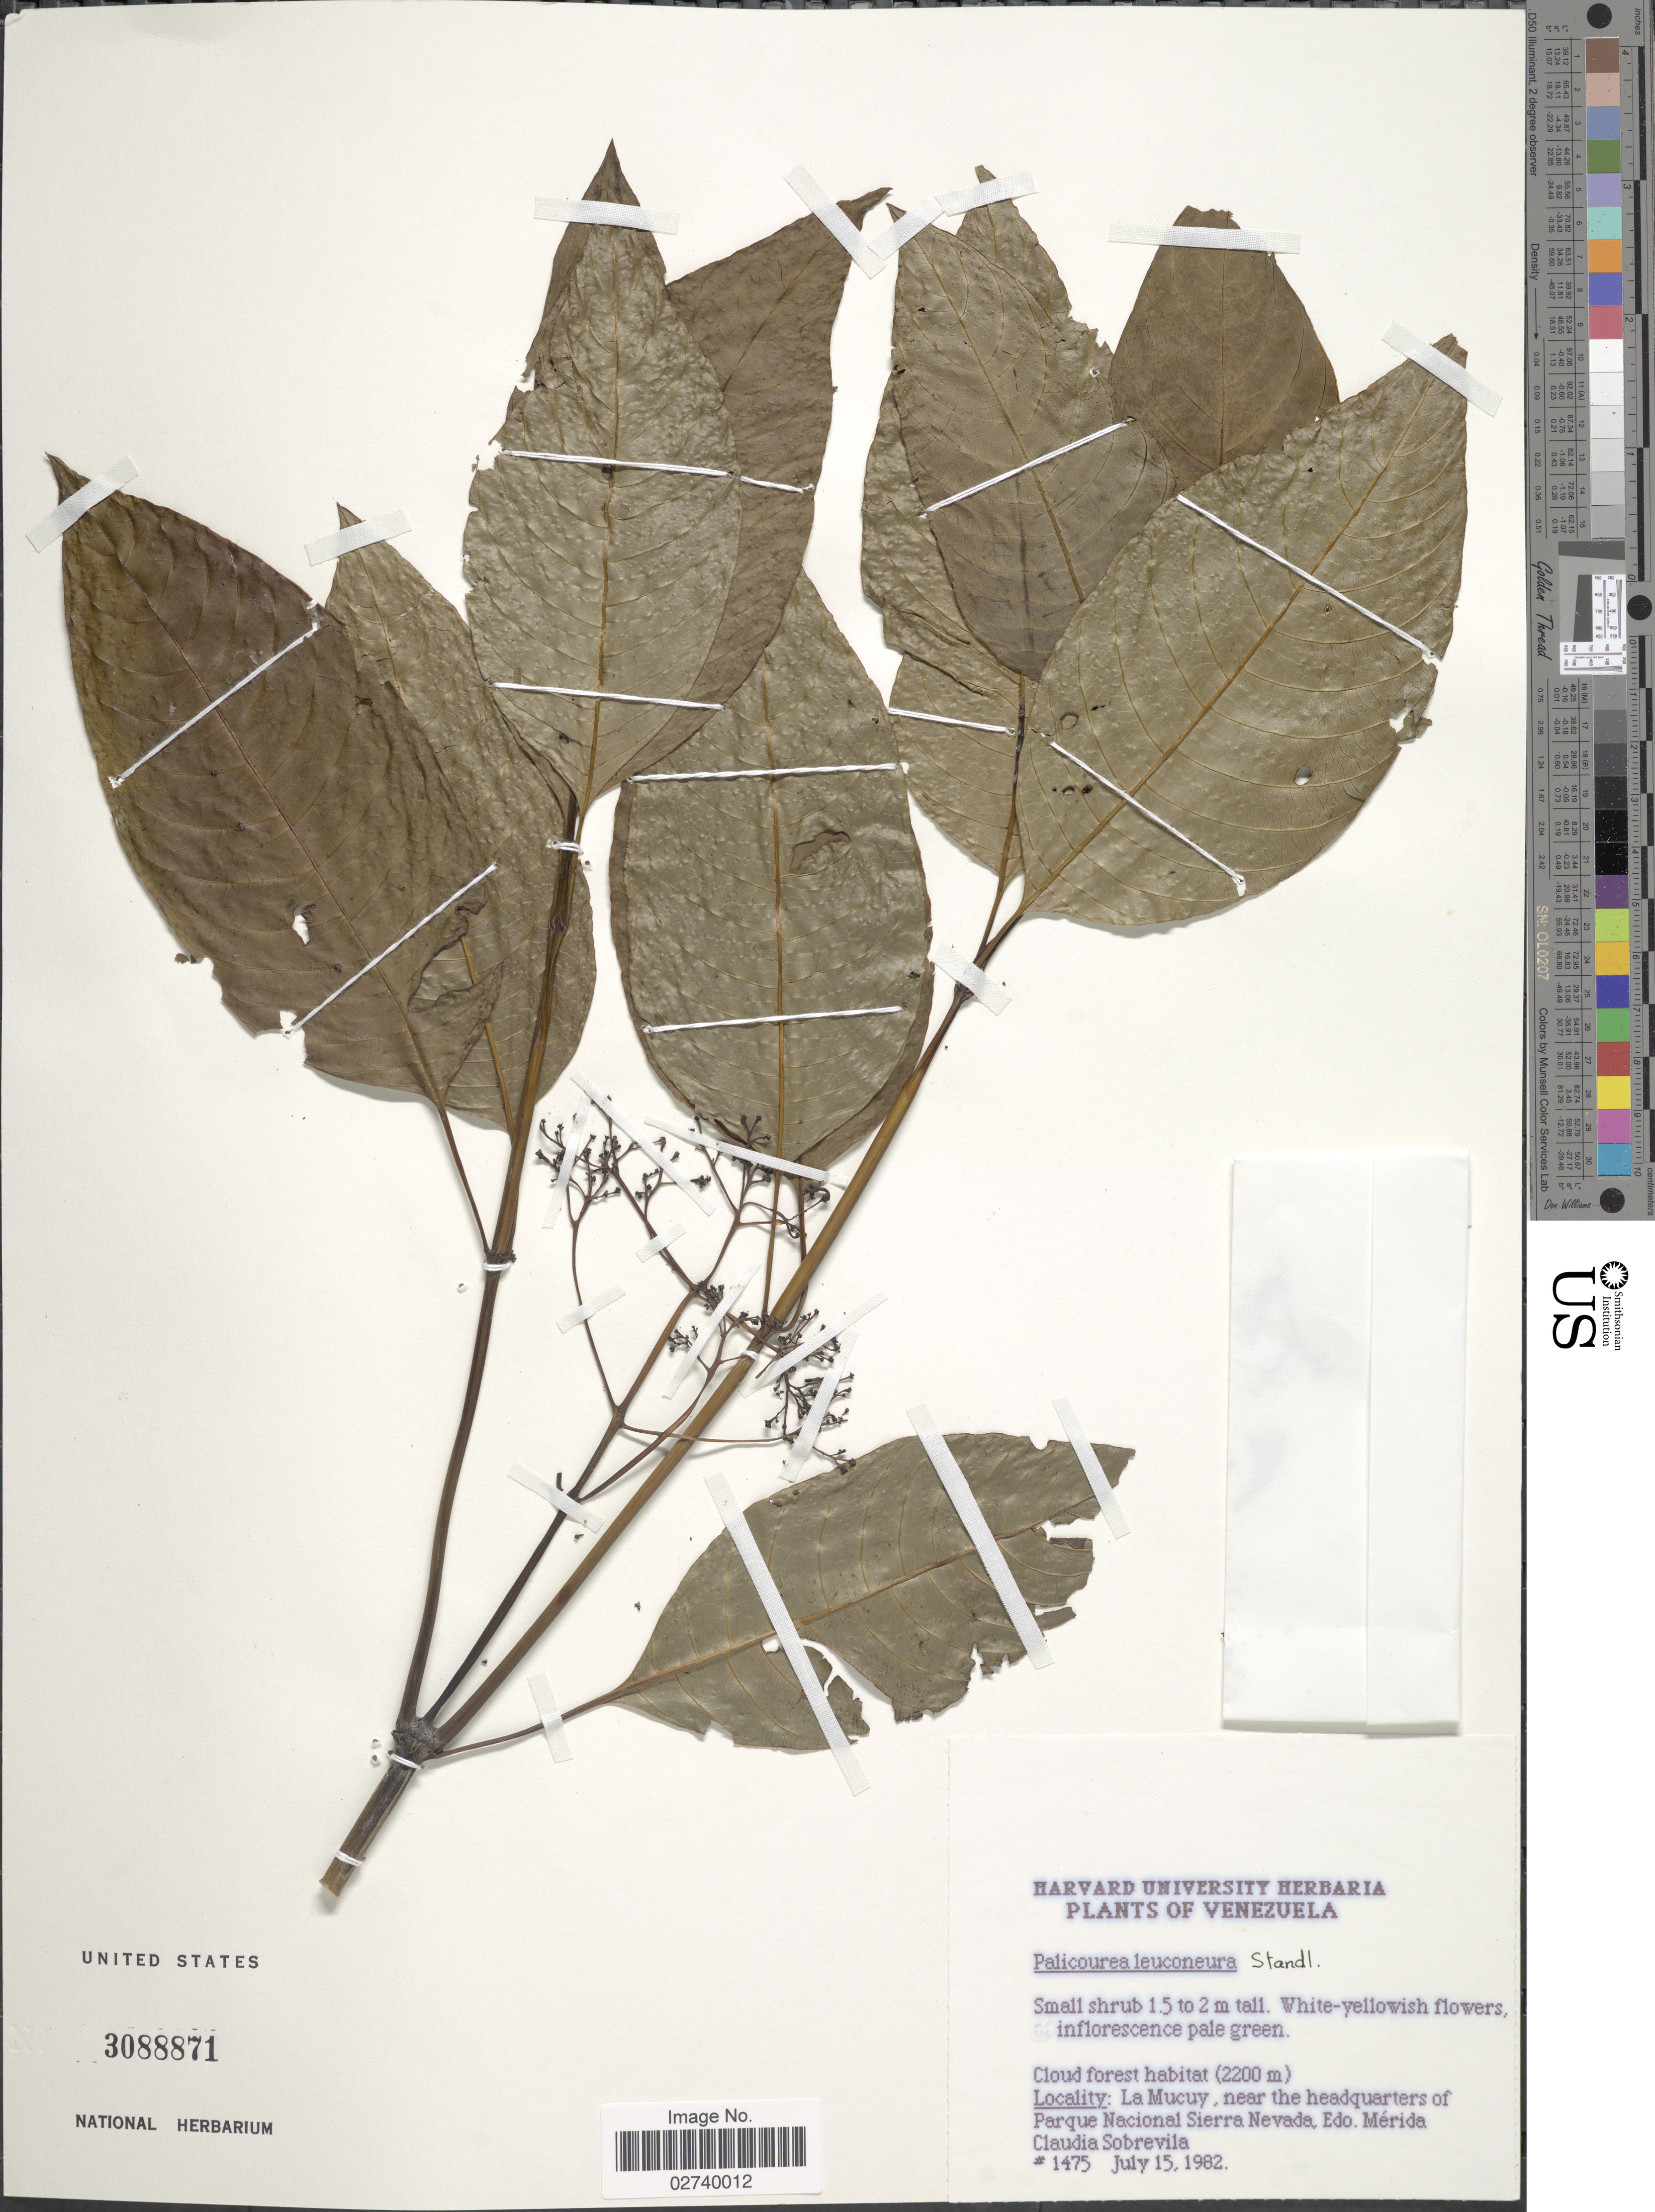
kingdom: Plantae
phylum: Tracheophyta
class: Magnoliopsida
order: Gentianales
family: Rubiaceae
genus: Palicourea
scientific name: Palicourea leuconeura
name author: Standl.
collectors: C. Sobrevila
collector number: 1475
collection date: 1982-07-15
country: Venezuela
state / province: Mérida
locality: La Mucuy, near the headquarters of Parque Nacional Sierra Nevada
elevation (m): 2200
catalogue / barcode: US 3088871